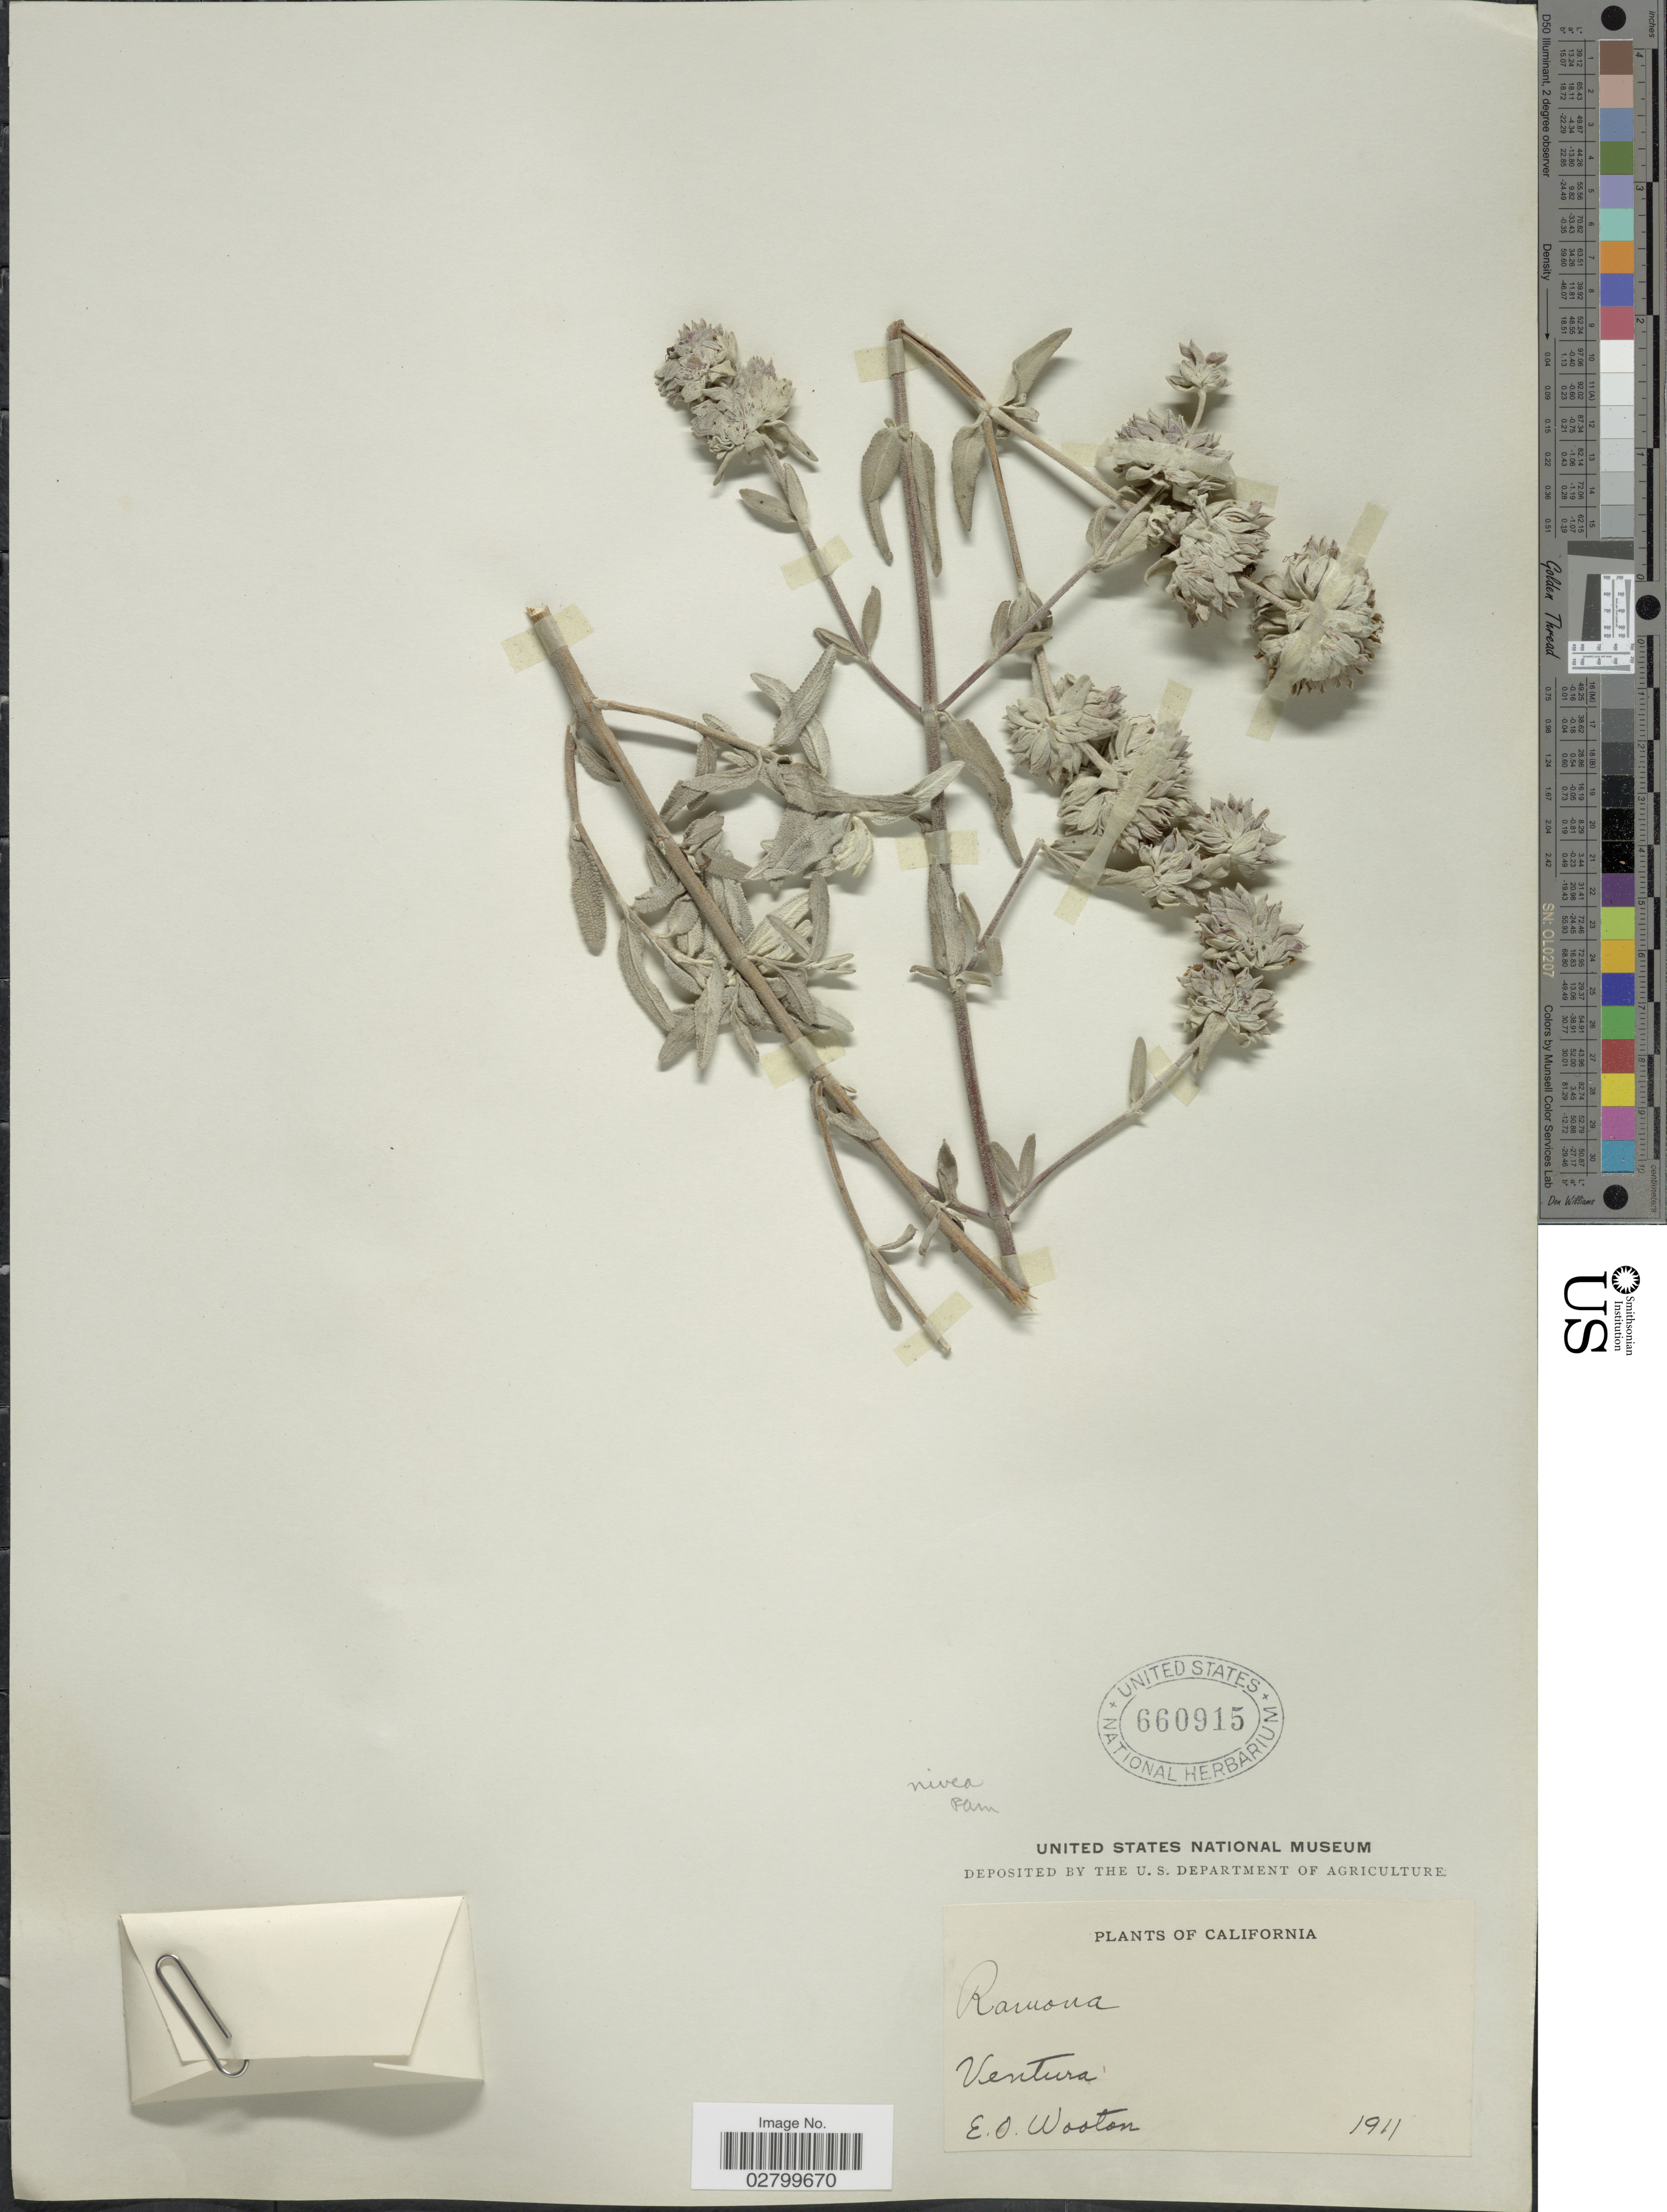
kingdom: Plantae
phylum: Tracheophyta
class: Magnoliopsida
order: Lamiales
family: Lamiaceae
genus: Salvia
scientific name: Salvia leucophylla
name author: Greene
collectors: E. O. Wooton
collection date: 1911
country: United States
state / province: California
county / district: Ventura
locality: Ventura.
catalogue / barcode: US 660915